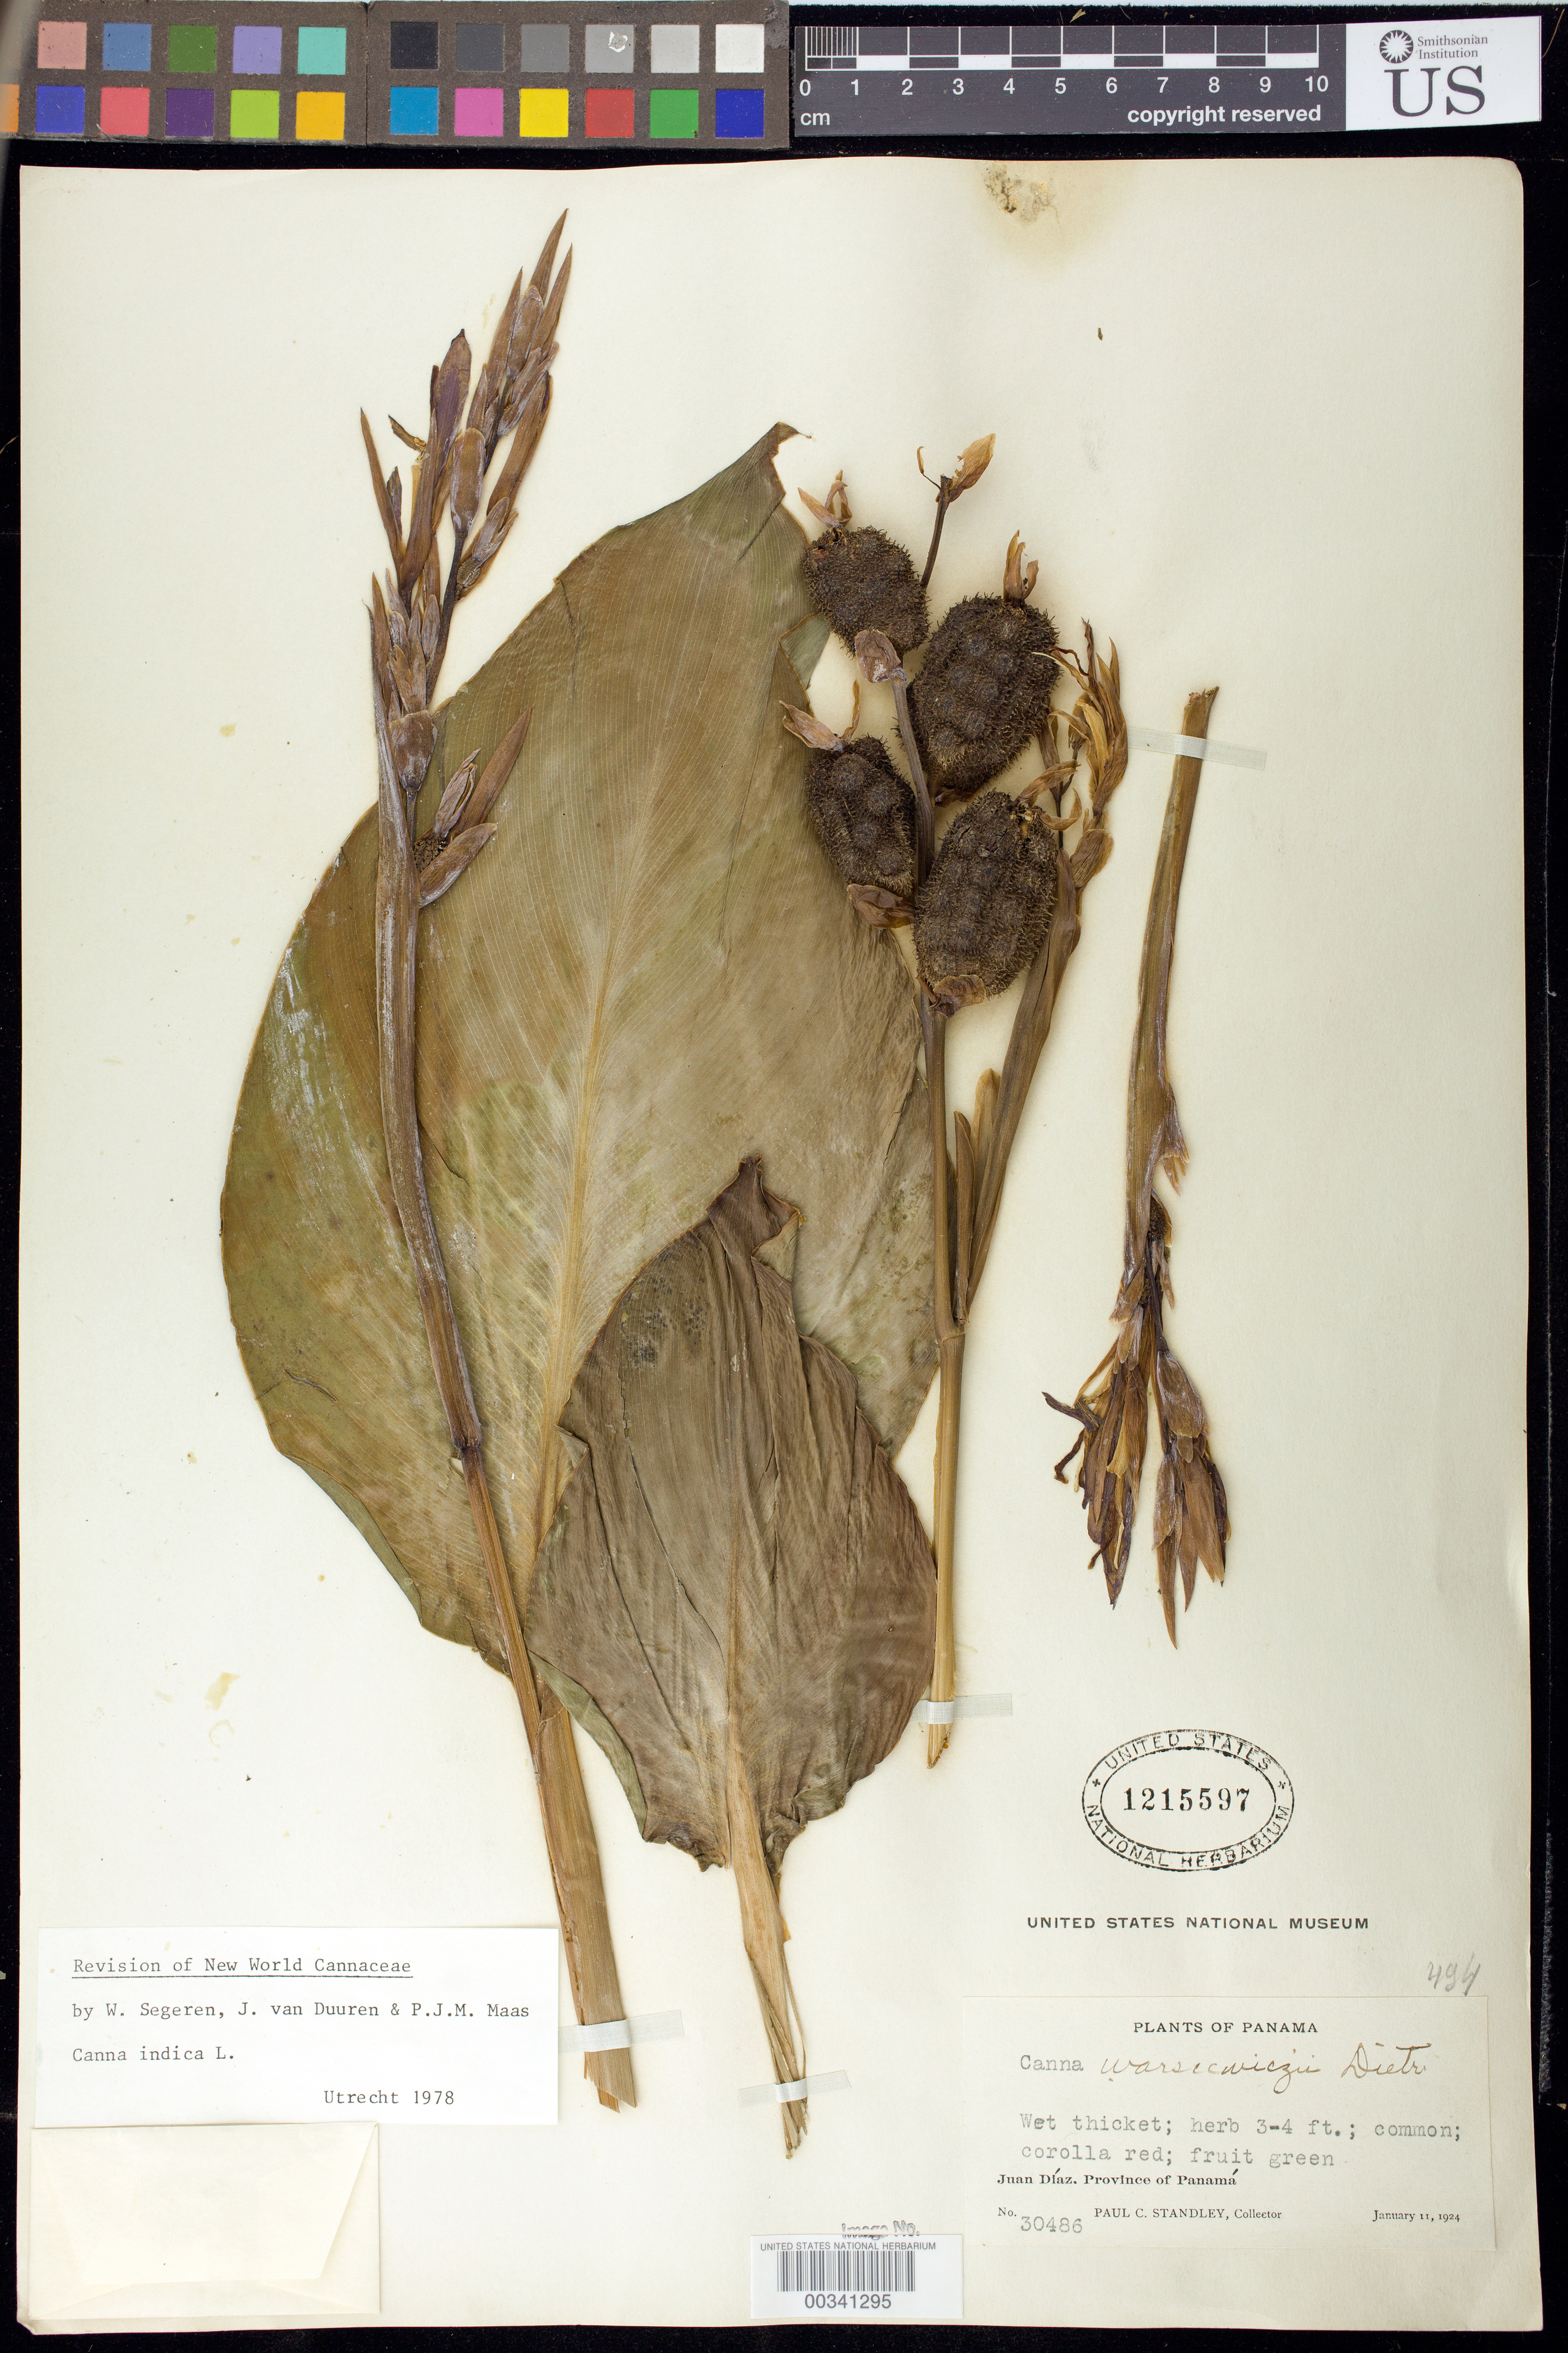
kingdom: Plantae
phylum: Tracheophyta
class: Liliopsida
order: Zingiberales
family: Cannaceae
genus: Canna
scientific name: Canna indica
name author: L.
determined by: Segeren, W.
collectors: P. C. Standley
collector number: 30486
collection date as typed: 11 Jan 1924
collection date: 1924-01-11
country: Panama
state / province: Panamá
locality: Juan Diaz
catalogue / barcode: US 1215597